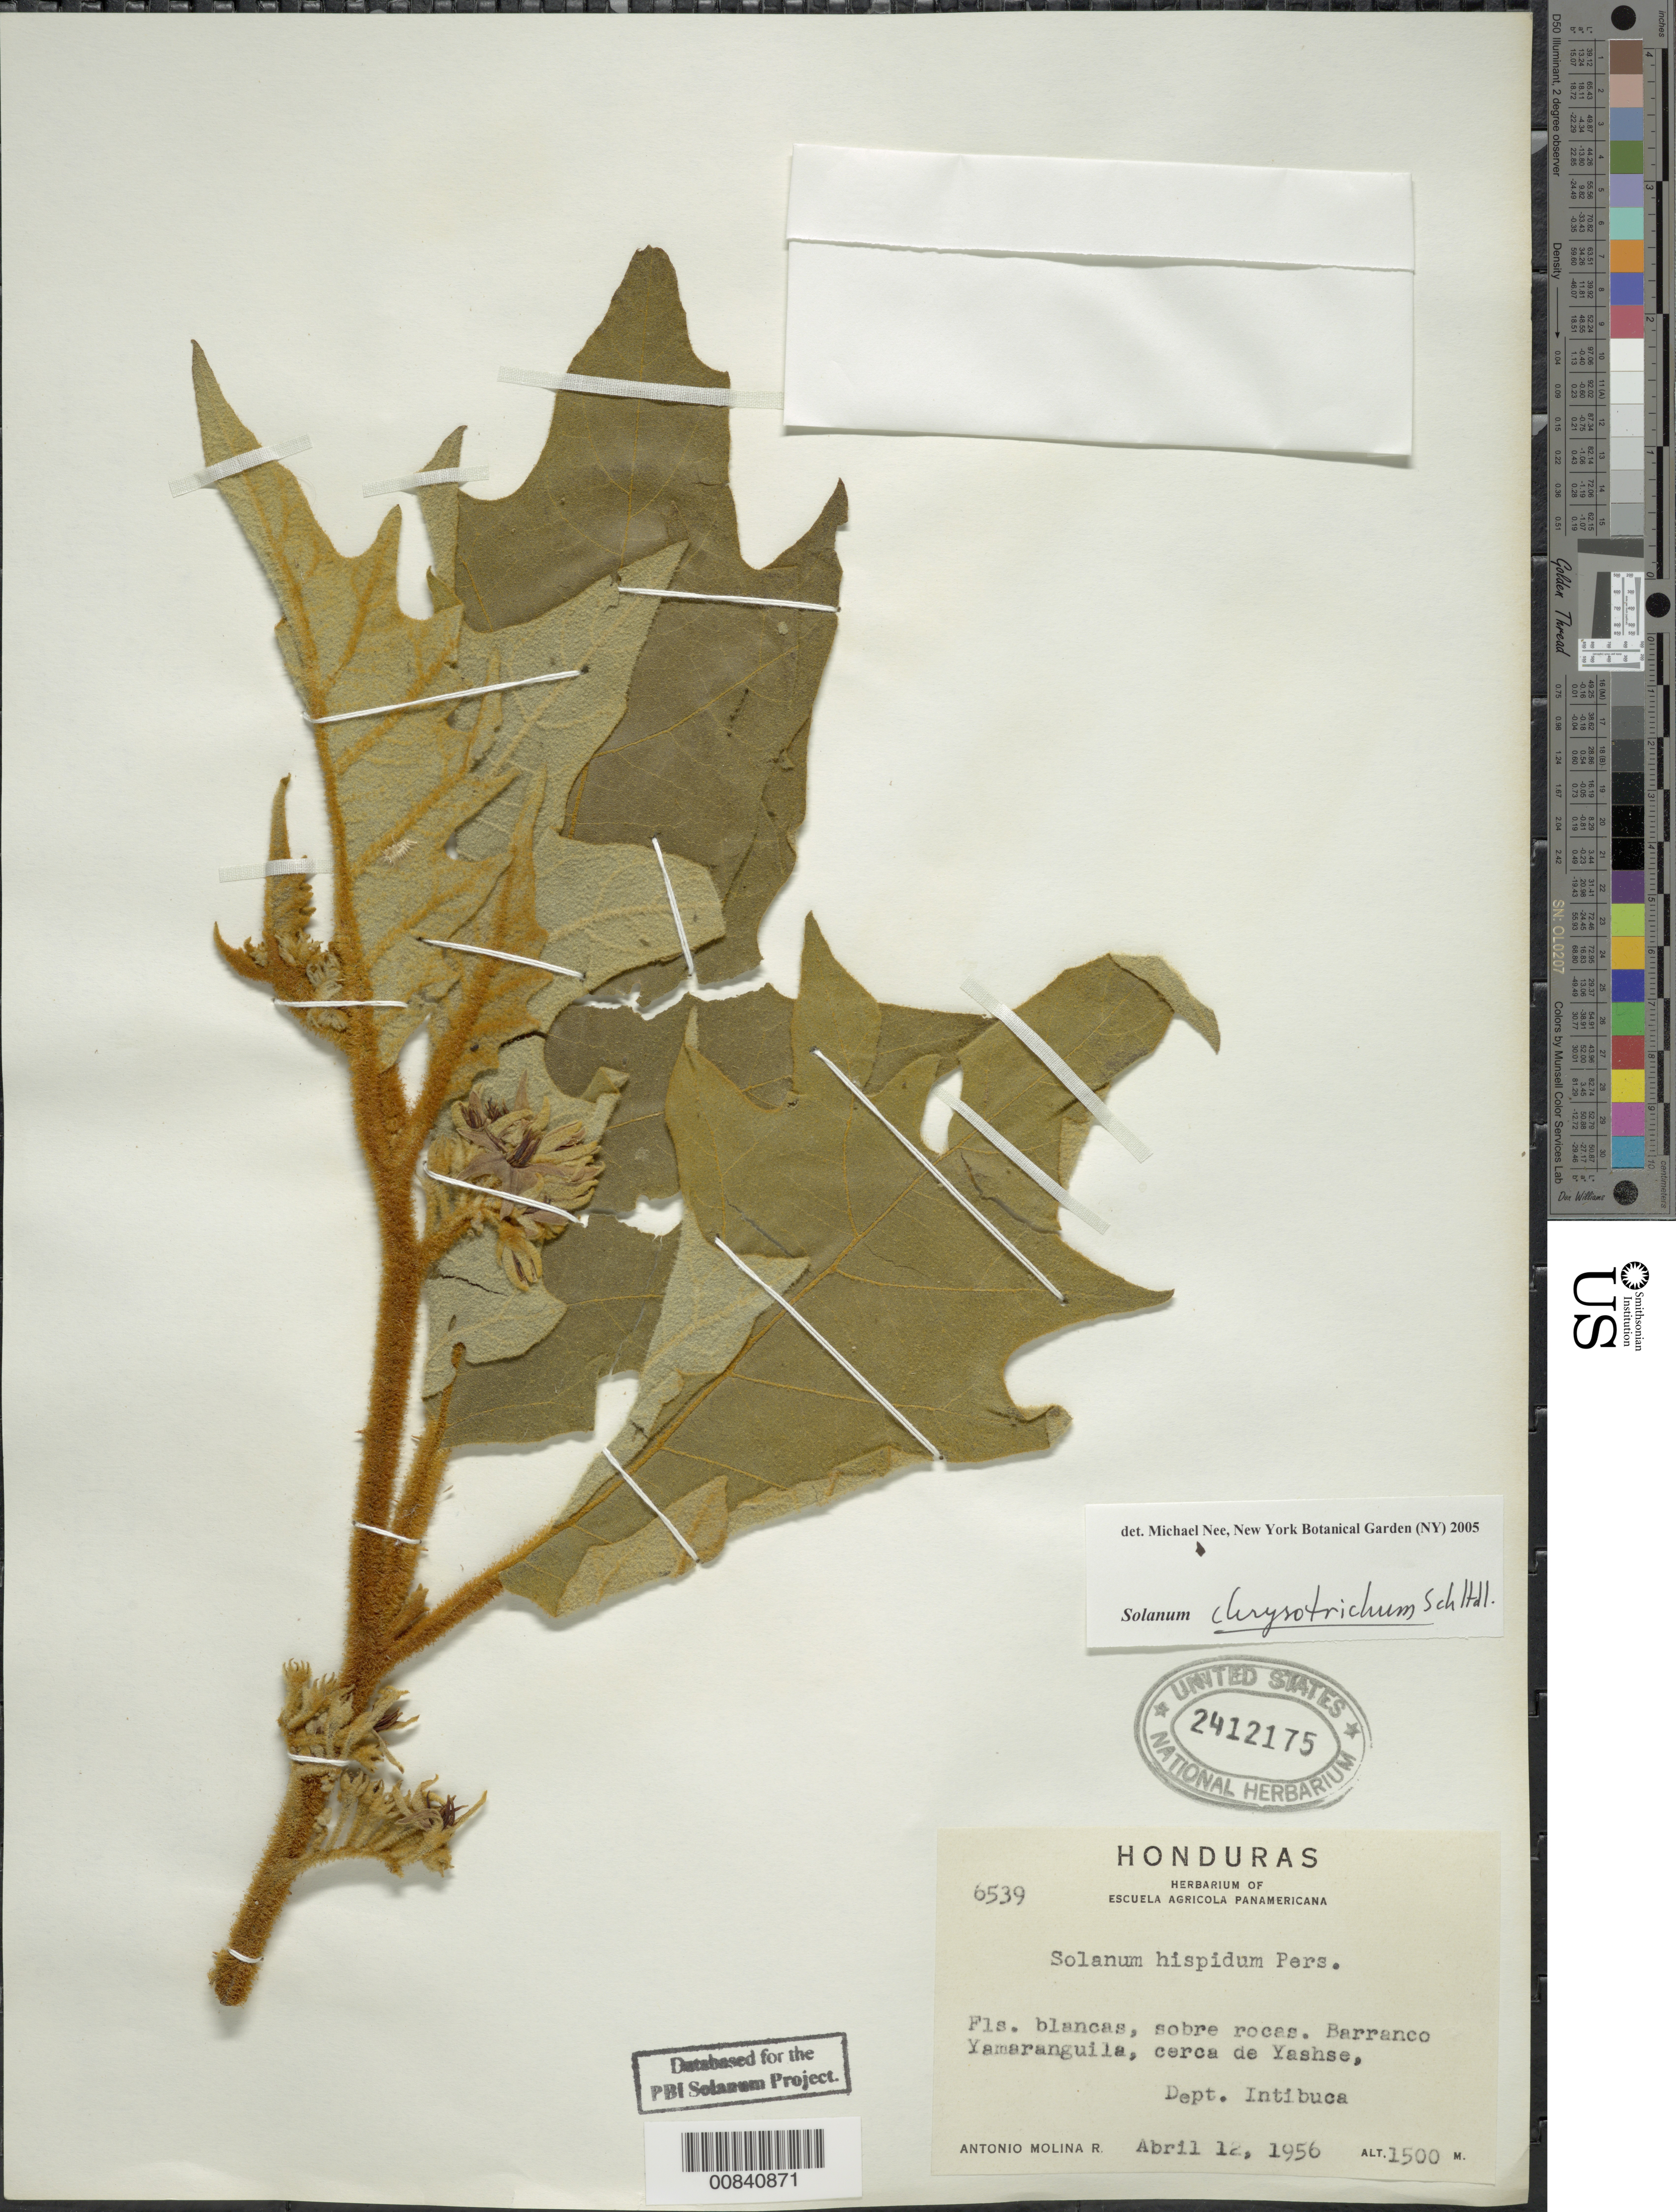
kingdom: Plantae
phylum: Tracheophyta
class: Magnoliopsida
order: Solanales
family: Solanaceae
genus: Solanum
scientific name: Solanum chrysotrichum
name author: Schltdl.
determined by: Nee, Michael H.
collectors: A. Molina R.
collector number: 6539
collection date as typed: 12 Aug 1956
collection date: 1956-08-12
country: Honduras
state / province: Intibuca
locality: Barranco Yamaranguila, cerca de Yashse.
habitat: Sobre rocas.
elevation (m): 1500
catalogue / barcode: US 2412175